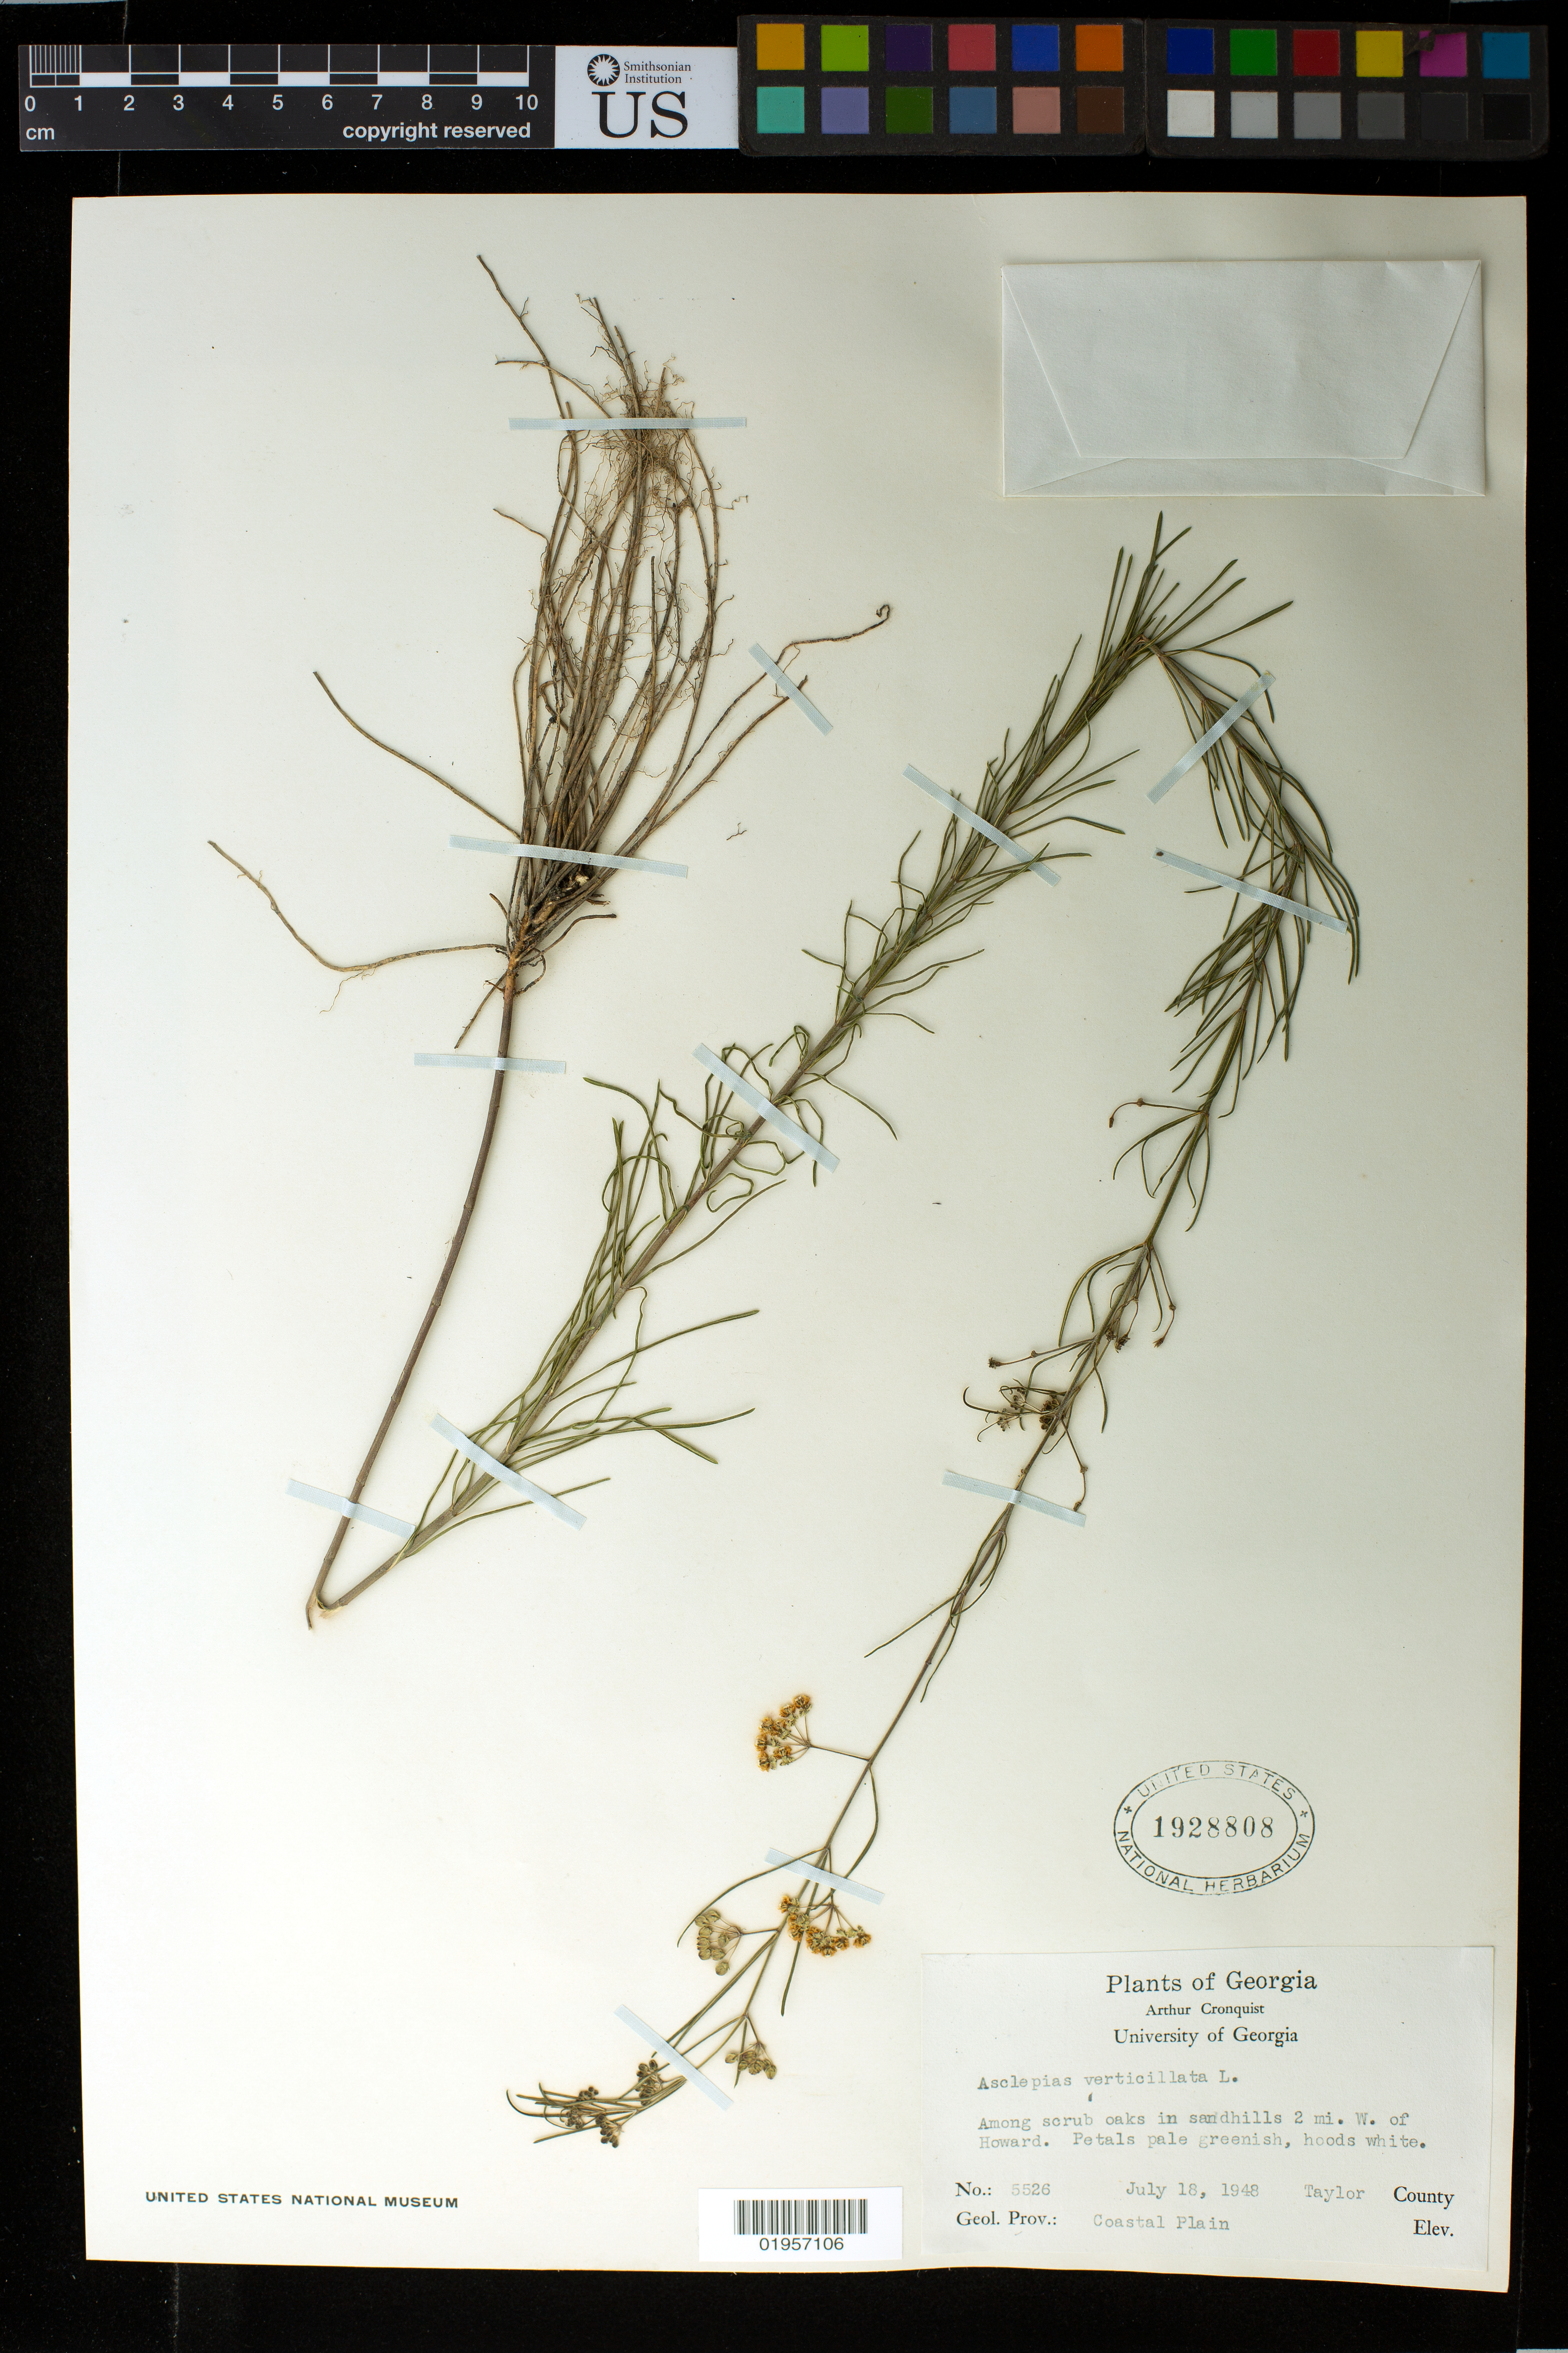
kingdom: Plantae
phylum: Tracheophyta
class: Magnoliopsida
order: Gentianales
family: Apocynaceae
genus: Asclepias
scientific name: Asclepias verticillata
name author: L.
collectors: A. J. Cronquist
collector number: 5526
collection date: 1948-07-18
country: United States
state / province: Georgia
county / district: Taylor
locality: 2 mi. N of Howard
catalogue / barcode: US 1928808